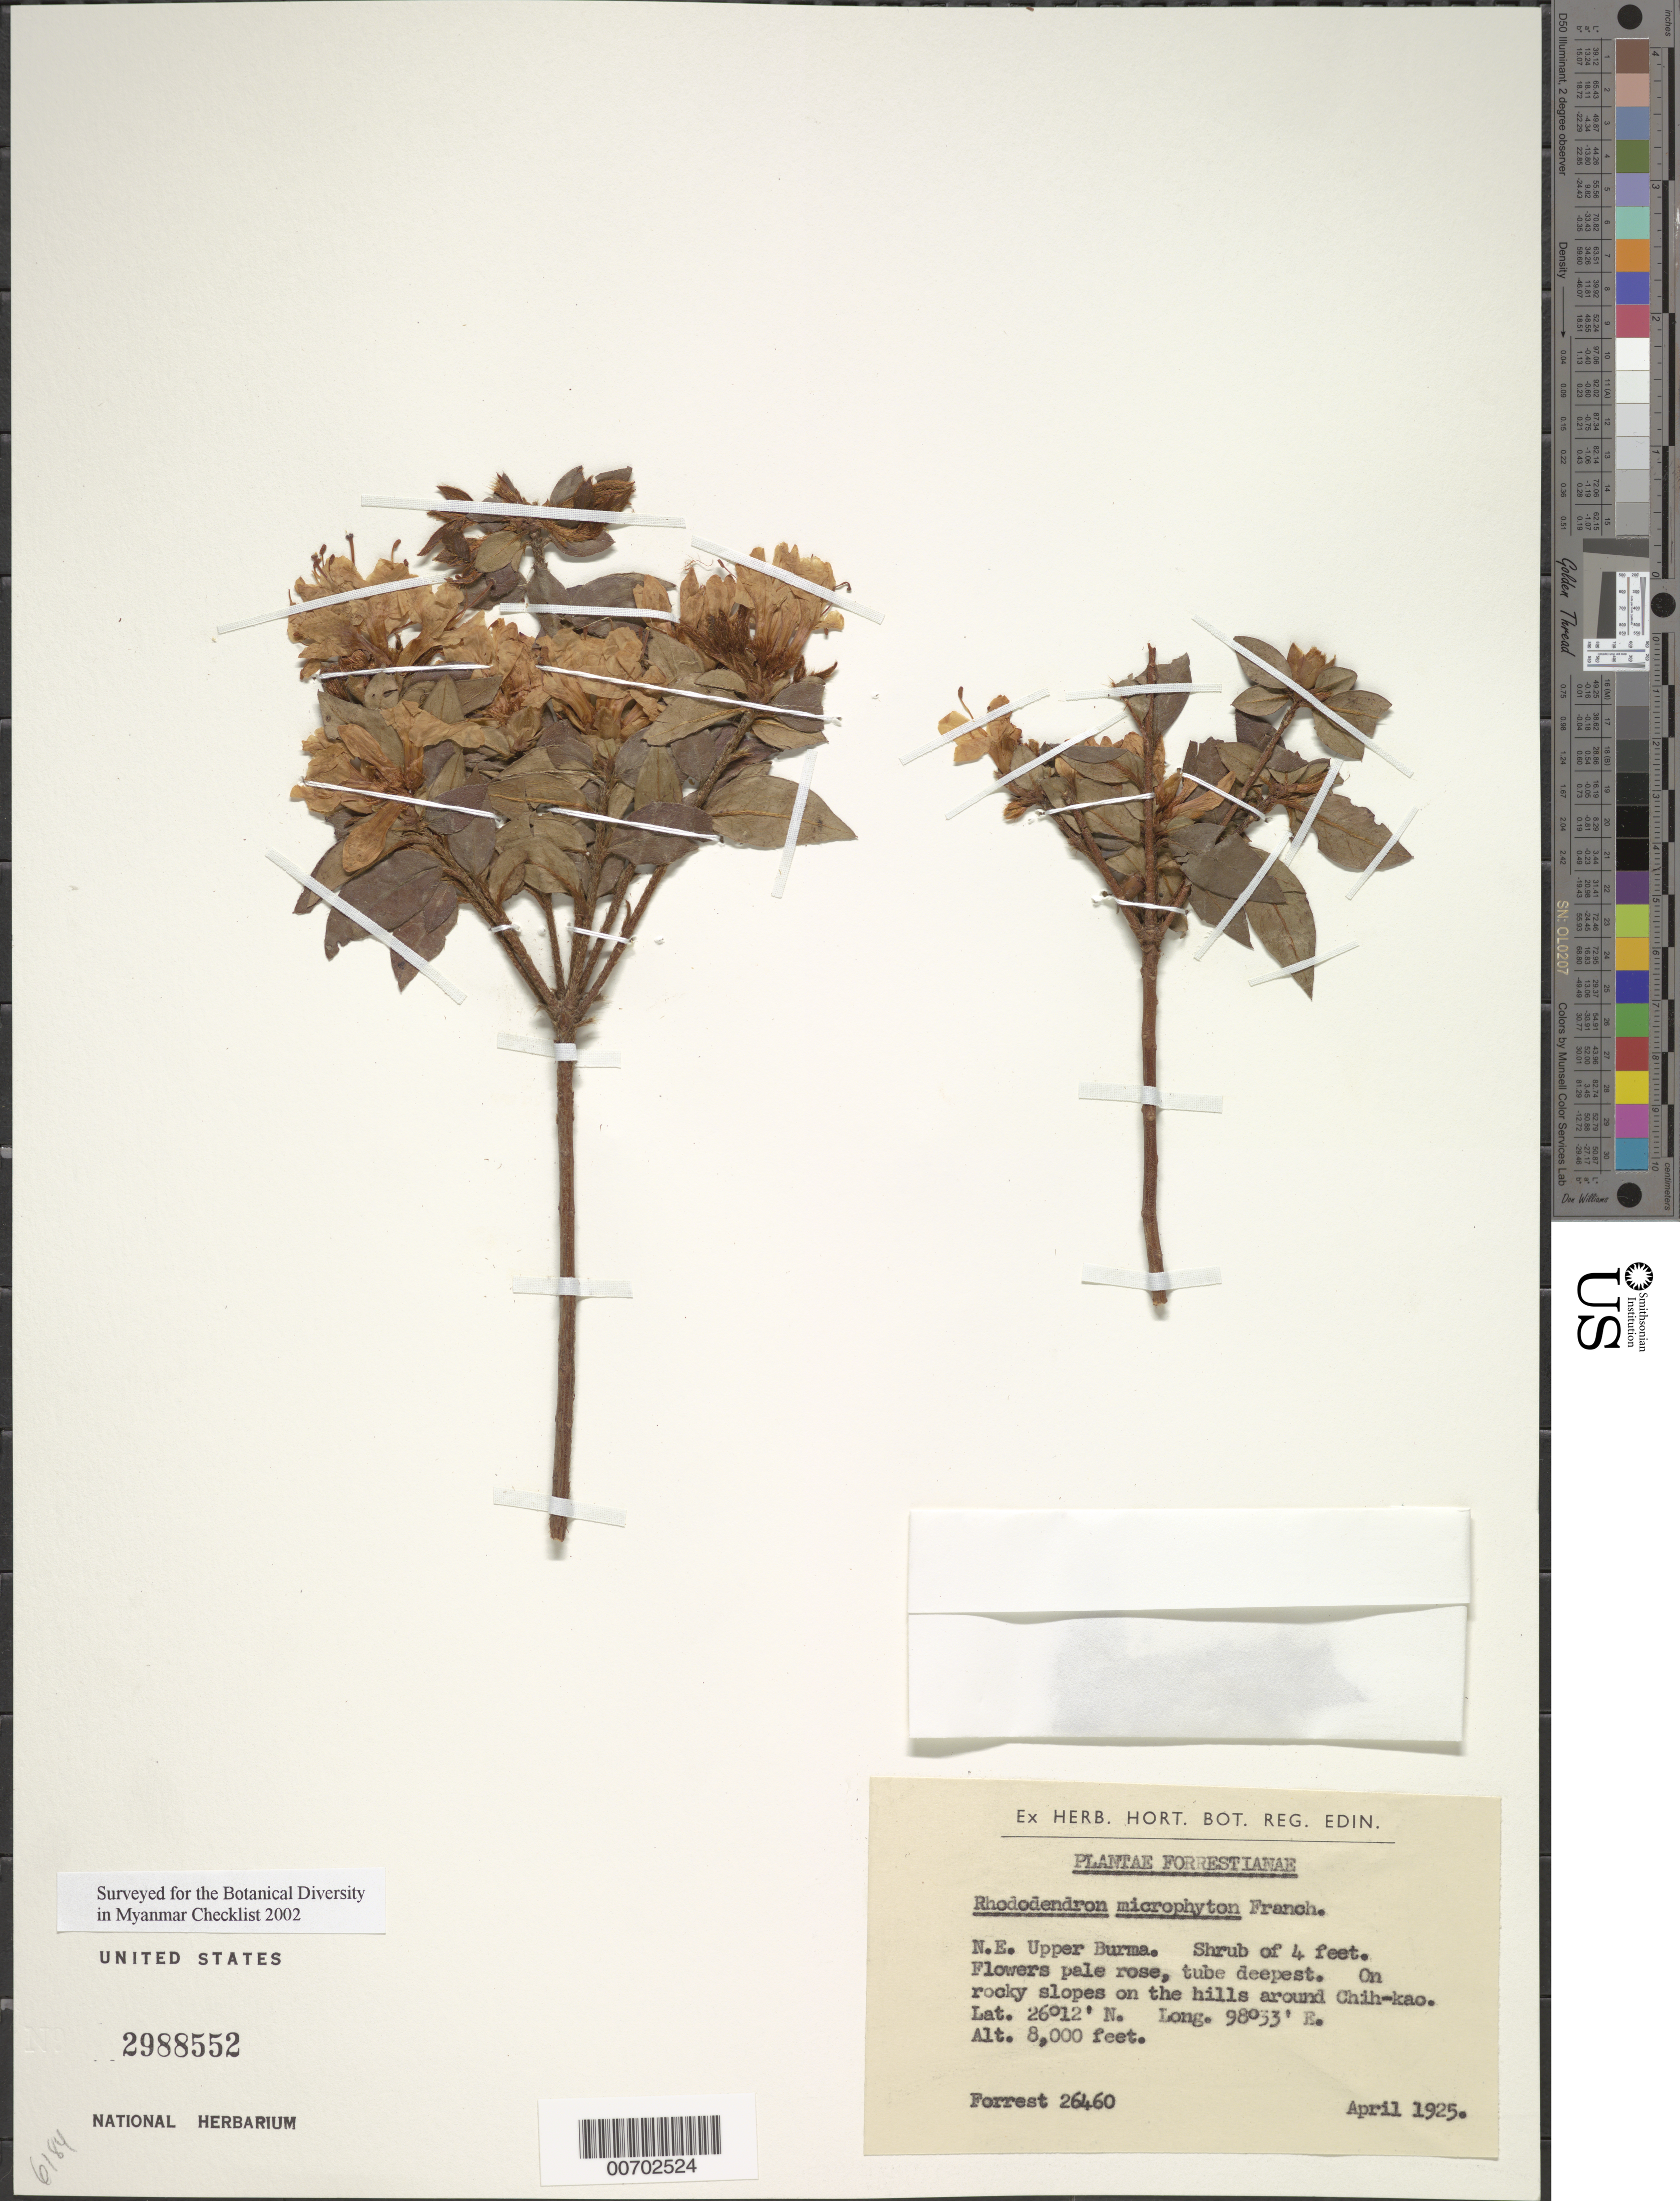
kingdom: Plantae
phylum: Tracheophyta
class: Magnoliopsida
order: Ericales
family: Ericaceae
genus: Rhododendron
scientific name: Rhododendron microphyton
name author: Franch.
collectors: G. Forrest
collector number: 26460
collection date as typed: Apr 1925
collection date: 1925-04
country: Myanmar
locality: Chih-kao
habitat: On rockyslopes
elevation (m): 2438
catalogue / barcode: US 2988552